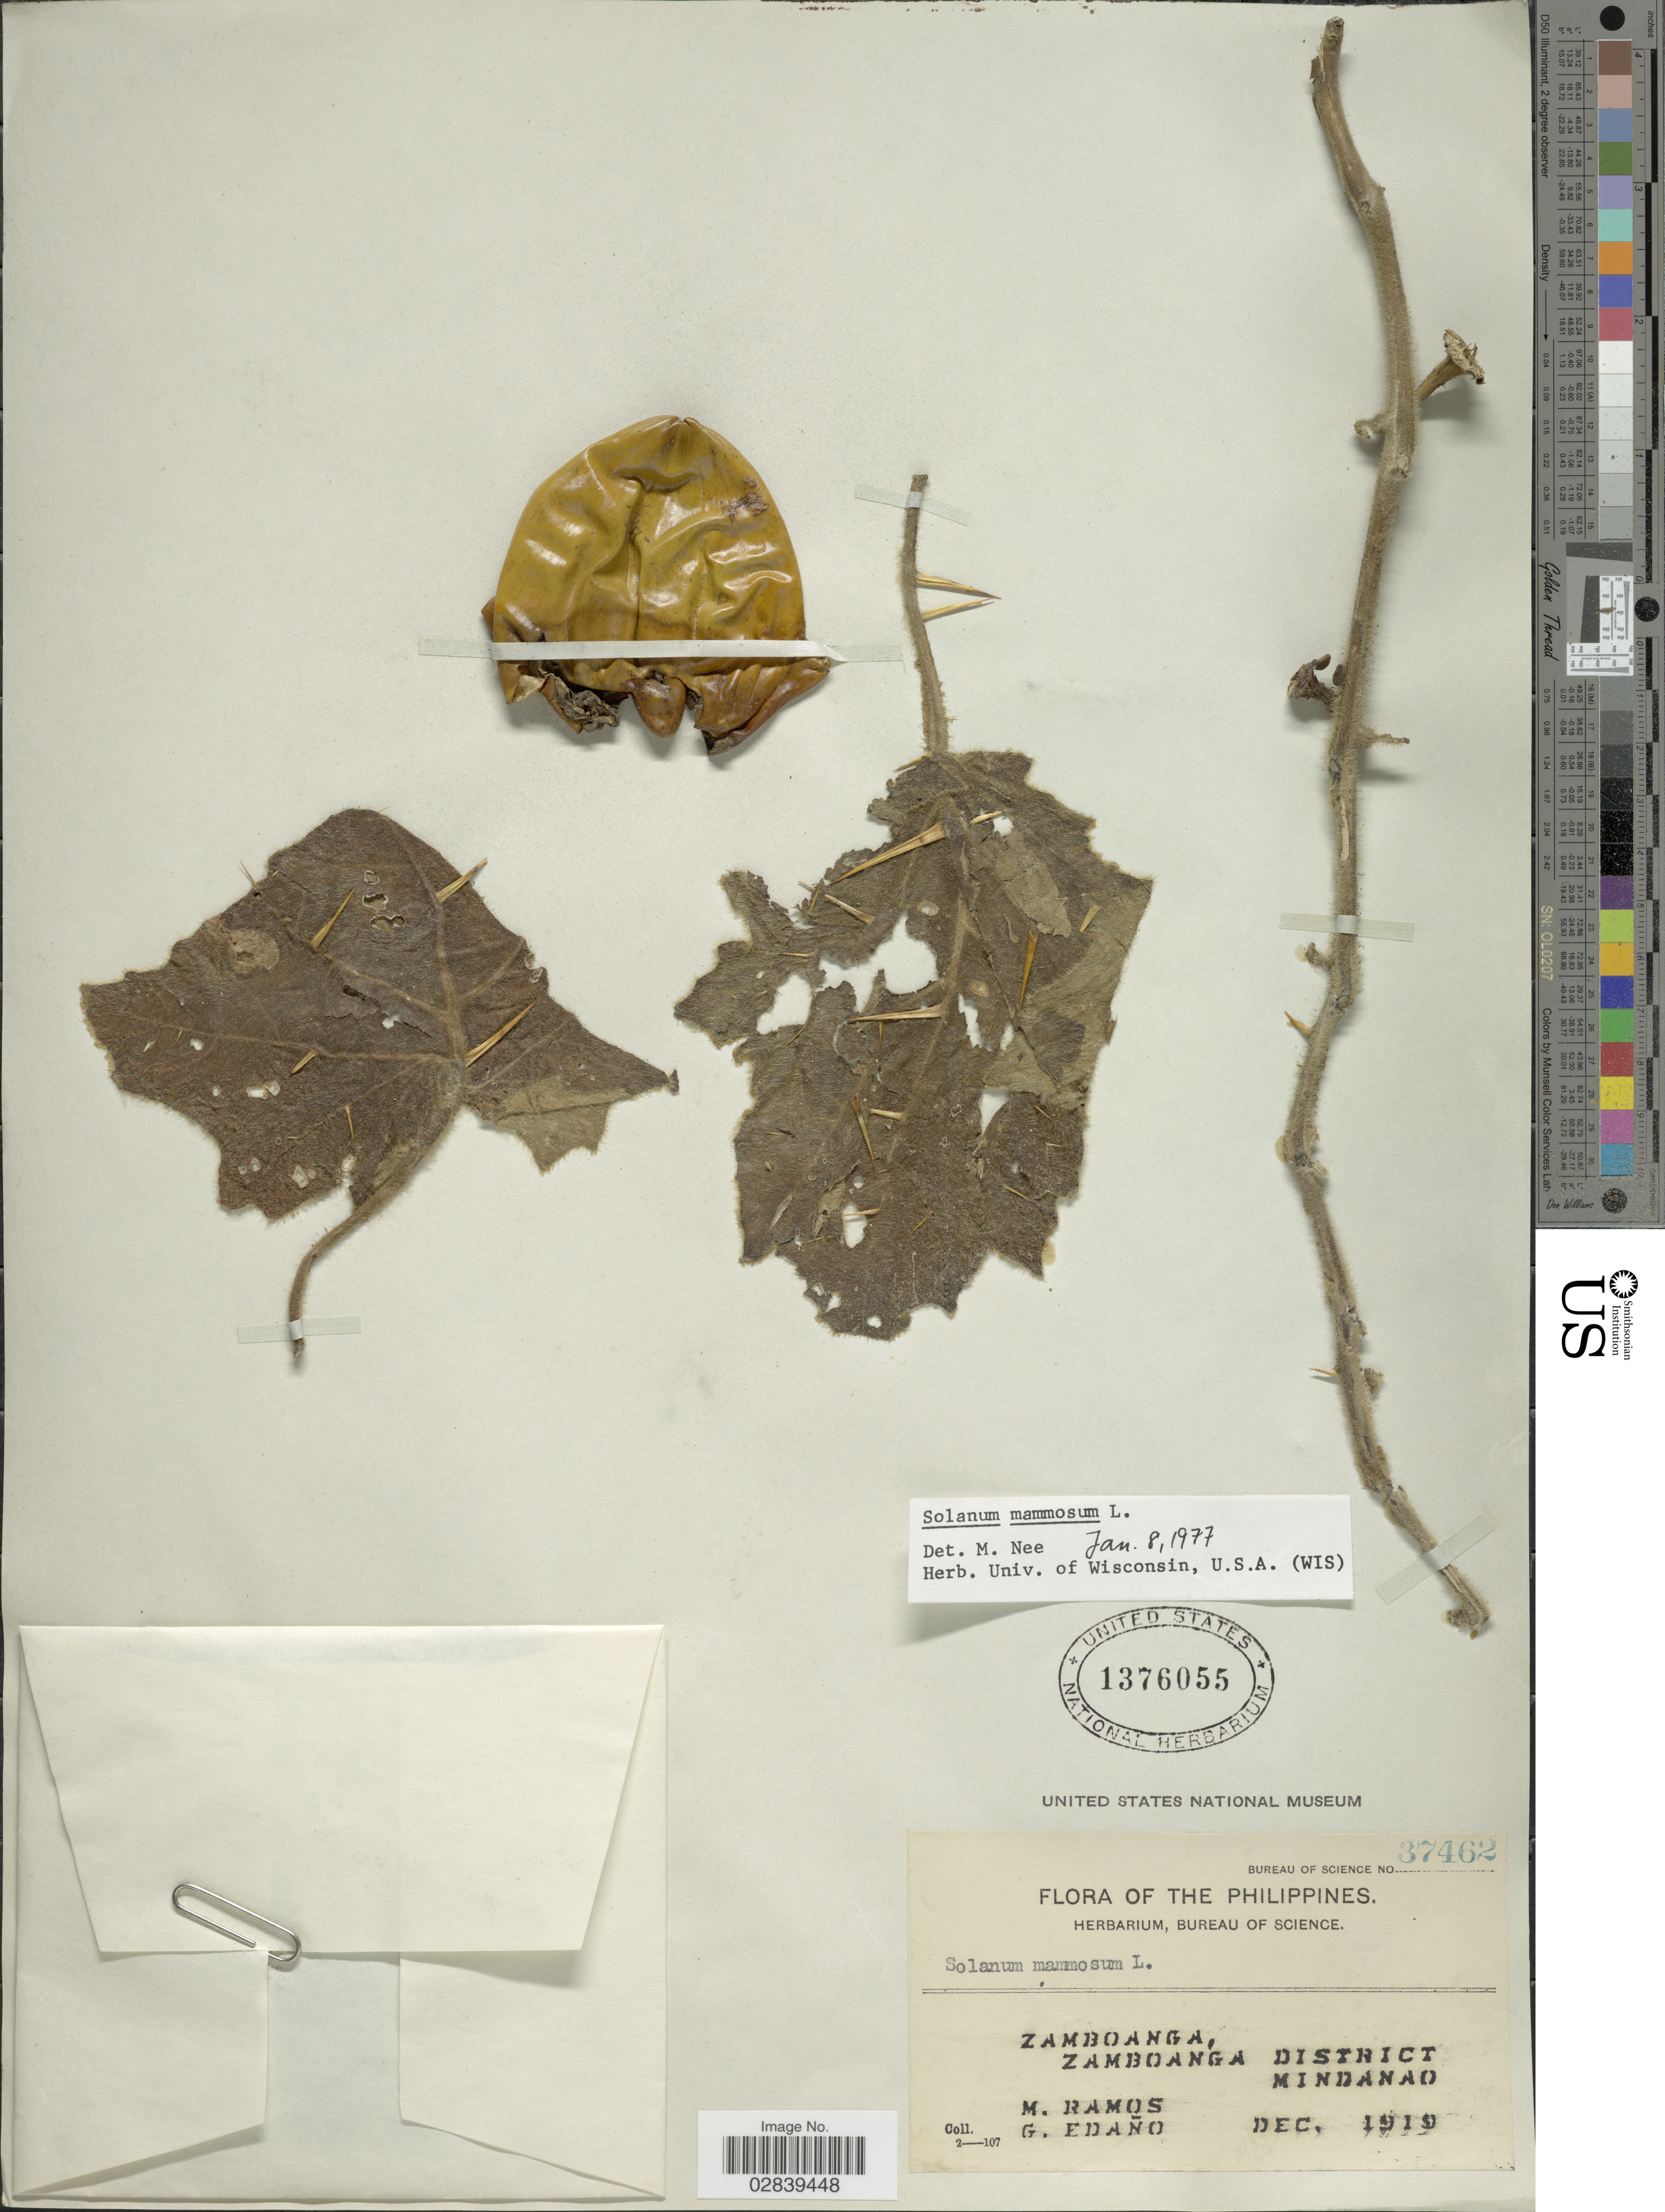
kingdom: Plantae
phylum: Tracheophyta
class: Magnoliopsida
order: Solanales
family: Solanaceae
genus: Solanum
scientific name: Solanum mammosum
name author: L.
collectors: M. Ramos & G. Edaño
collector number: Bureau Forestry 37462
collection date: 1919-12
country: Philippines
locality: Zamboanga, Zamboanga District, Mindanao.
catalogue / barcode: US 1376055